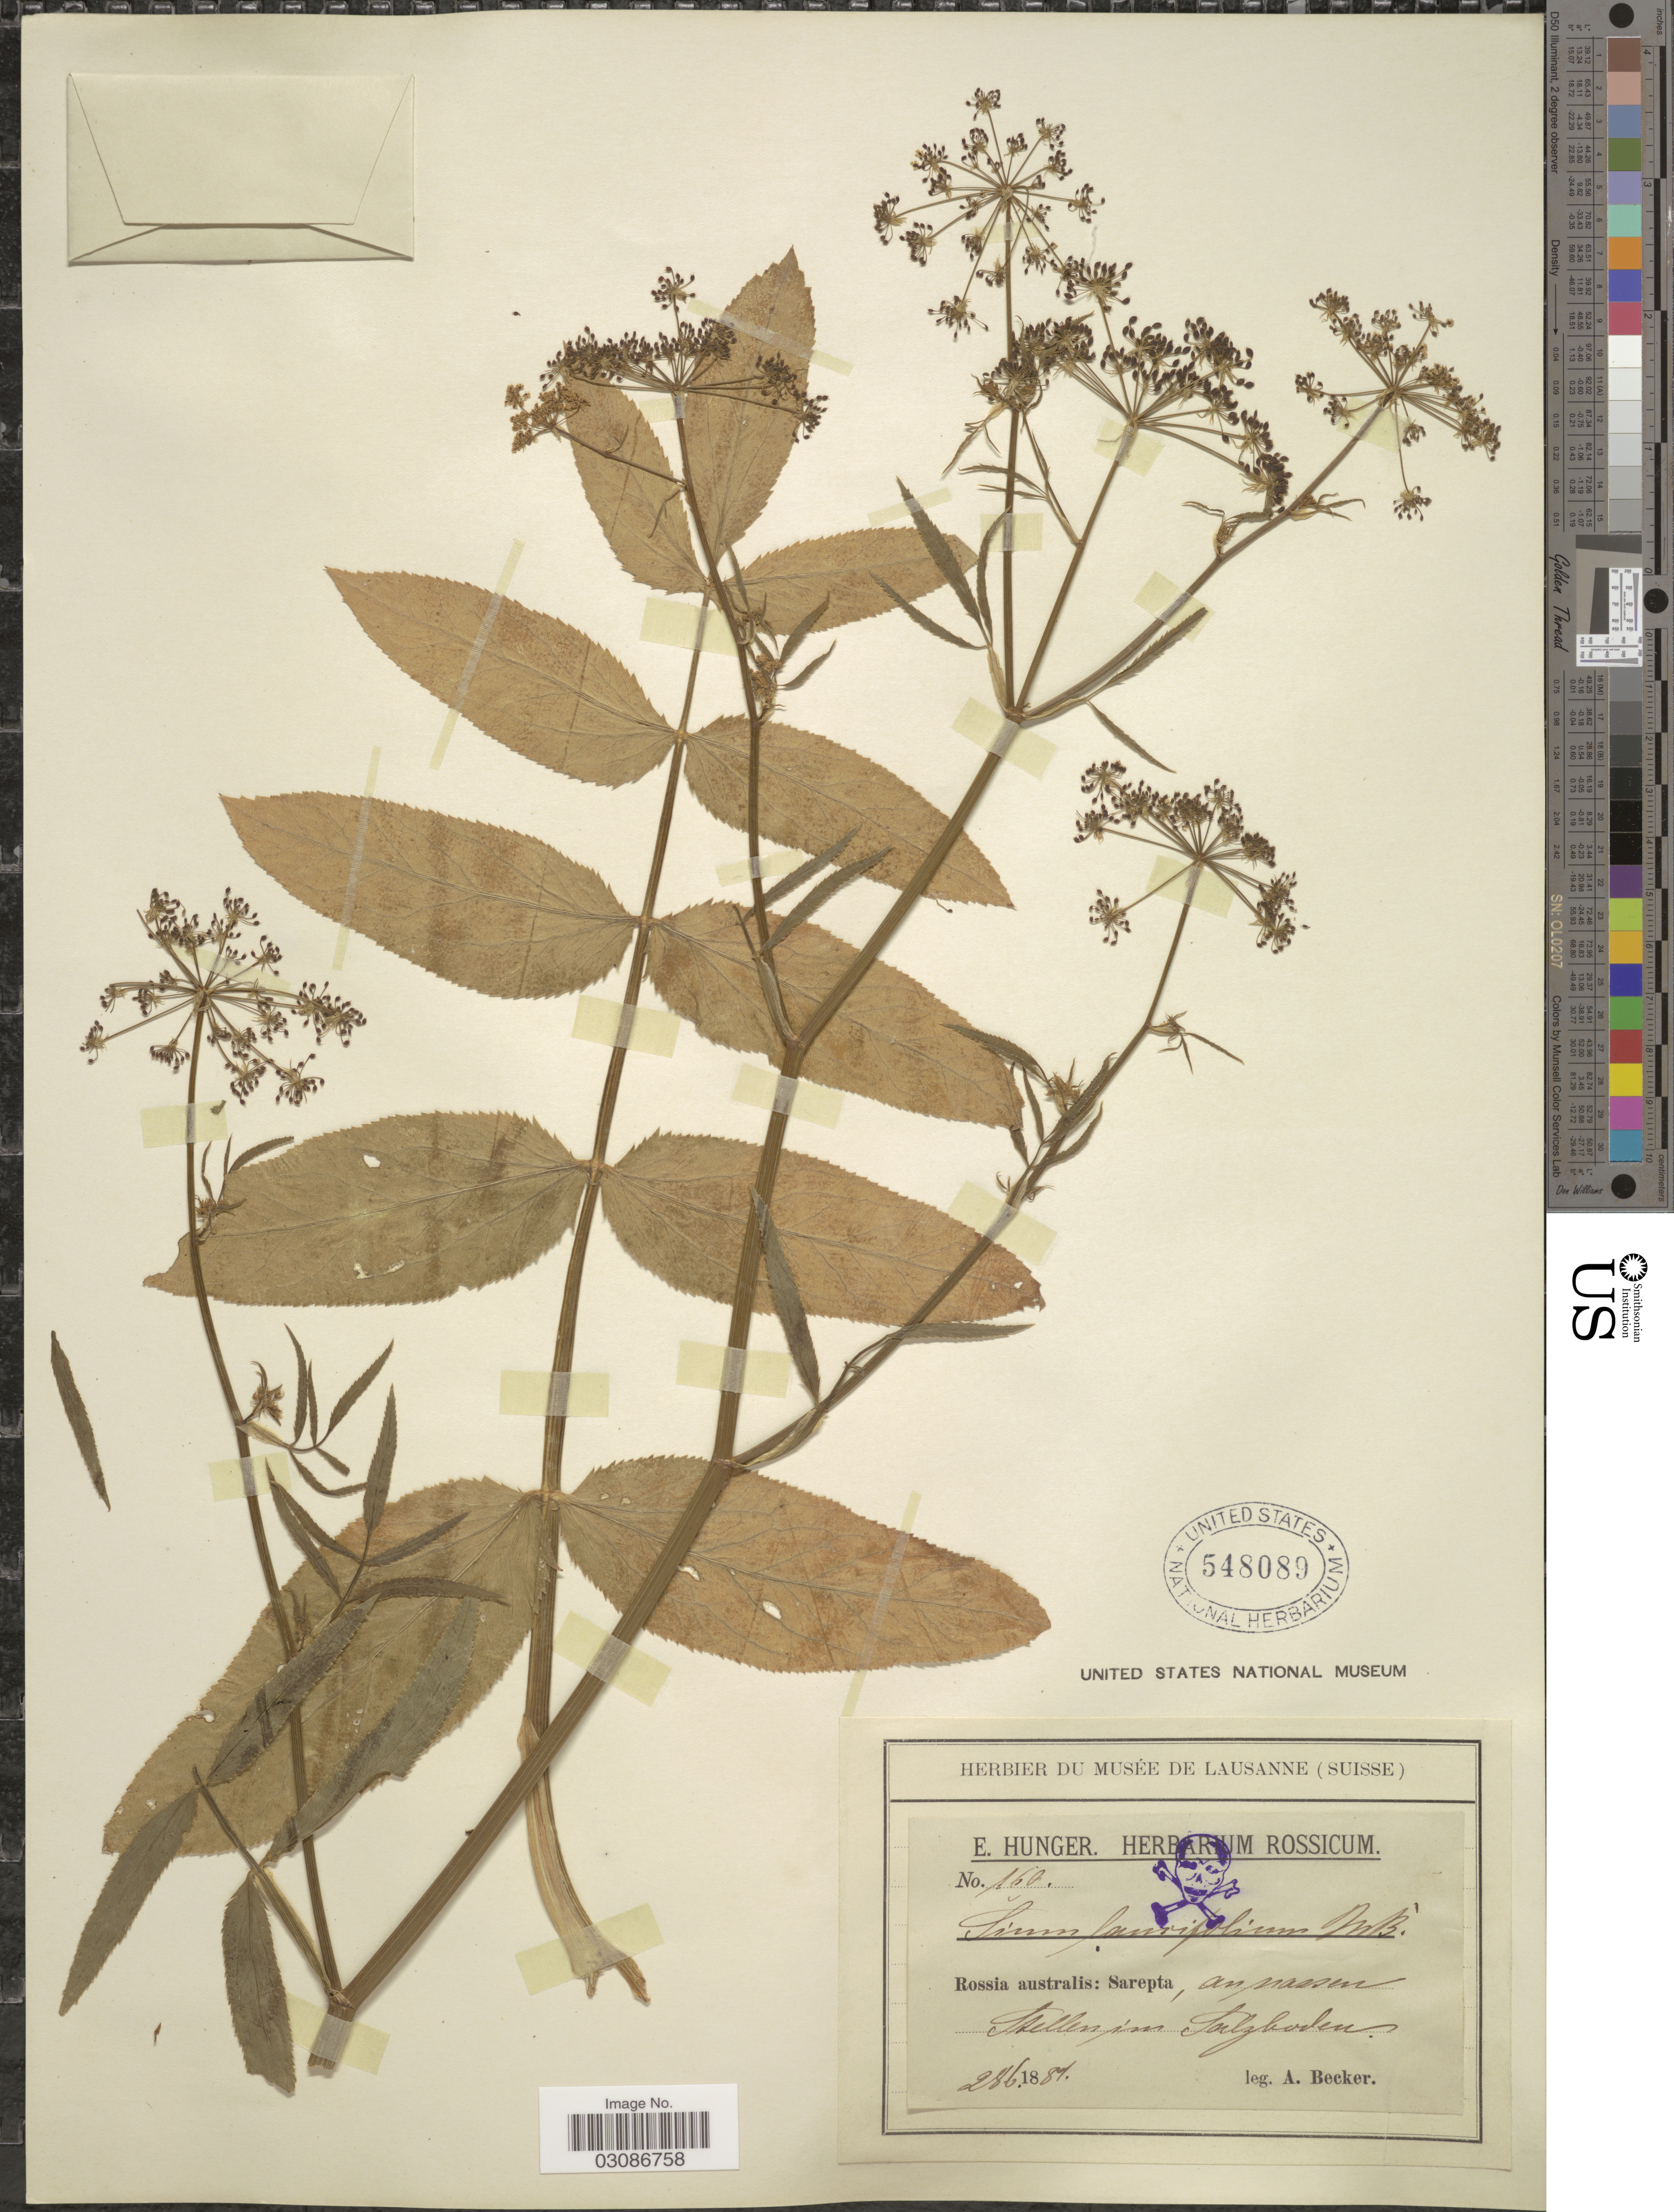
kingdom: Plantae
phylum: Tracheophyta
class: Magnoliopsida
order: Apiales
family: Apiaceae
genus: Sium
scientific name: Sium lancifolium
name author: M. Bieb.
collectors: A. Becker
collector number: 160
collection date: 1887-06-28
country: Russian Federation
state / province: Volgograd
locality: Rossia australis: Sarepta. Stellen im Salzbodem.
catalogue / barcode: US 548089